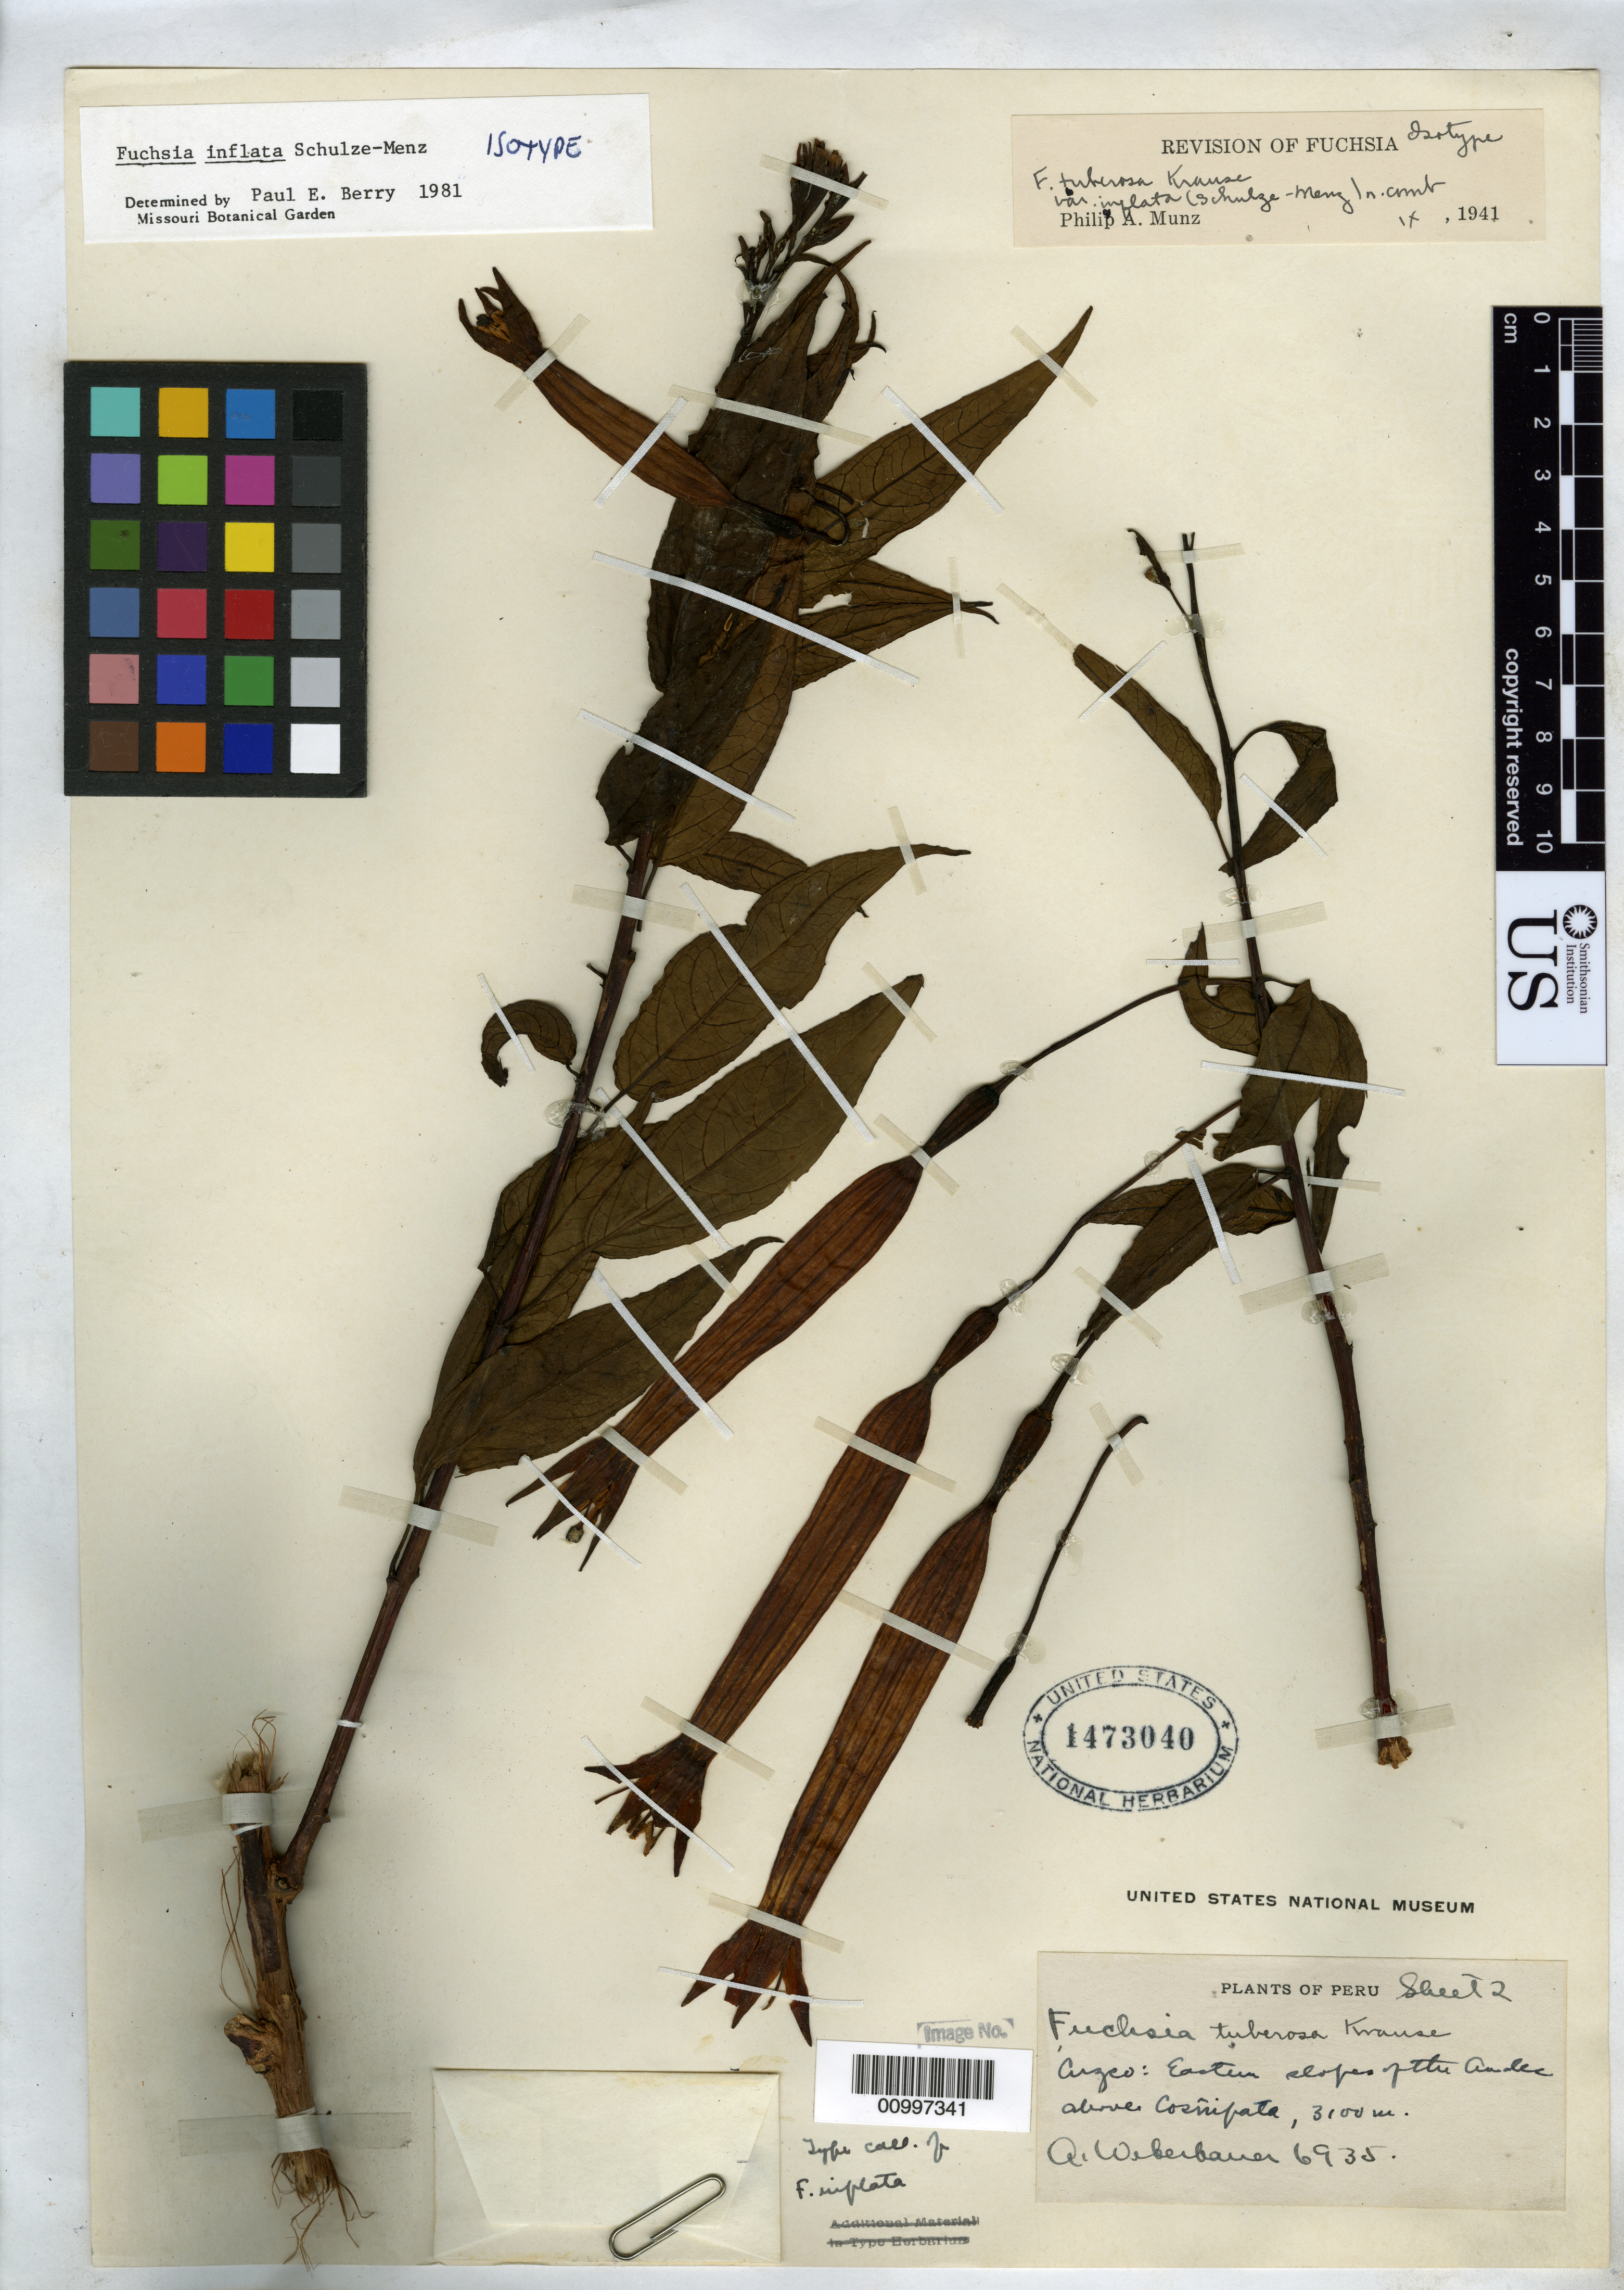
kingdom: Plantae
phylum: Tracheophyta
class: Magnoliopsida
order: Myrtales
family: Onagraceae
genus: Fuchsia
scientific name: Fuchsia inflata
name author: Schulze-Menz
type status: Isotype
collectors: A. Weberbauer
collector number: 6935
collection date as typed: Apr 1914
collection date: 1914-04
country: Peru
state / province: Cusco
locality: Eastern slopes of the Andes above Cosnipata.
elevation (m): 3100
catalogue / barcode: US 1473040